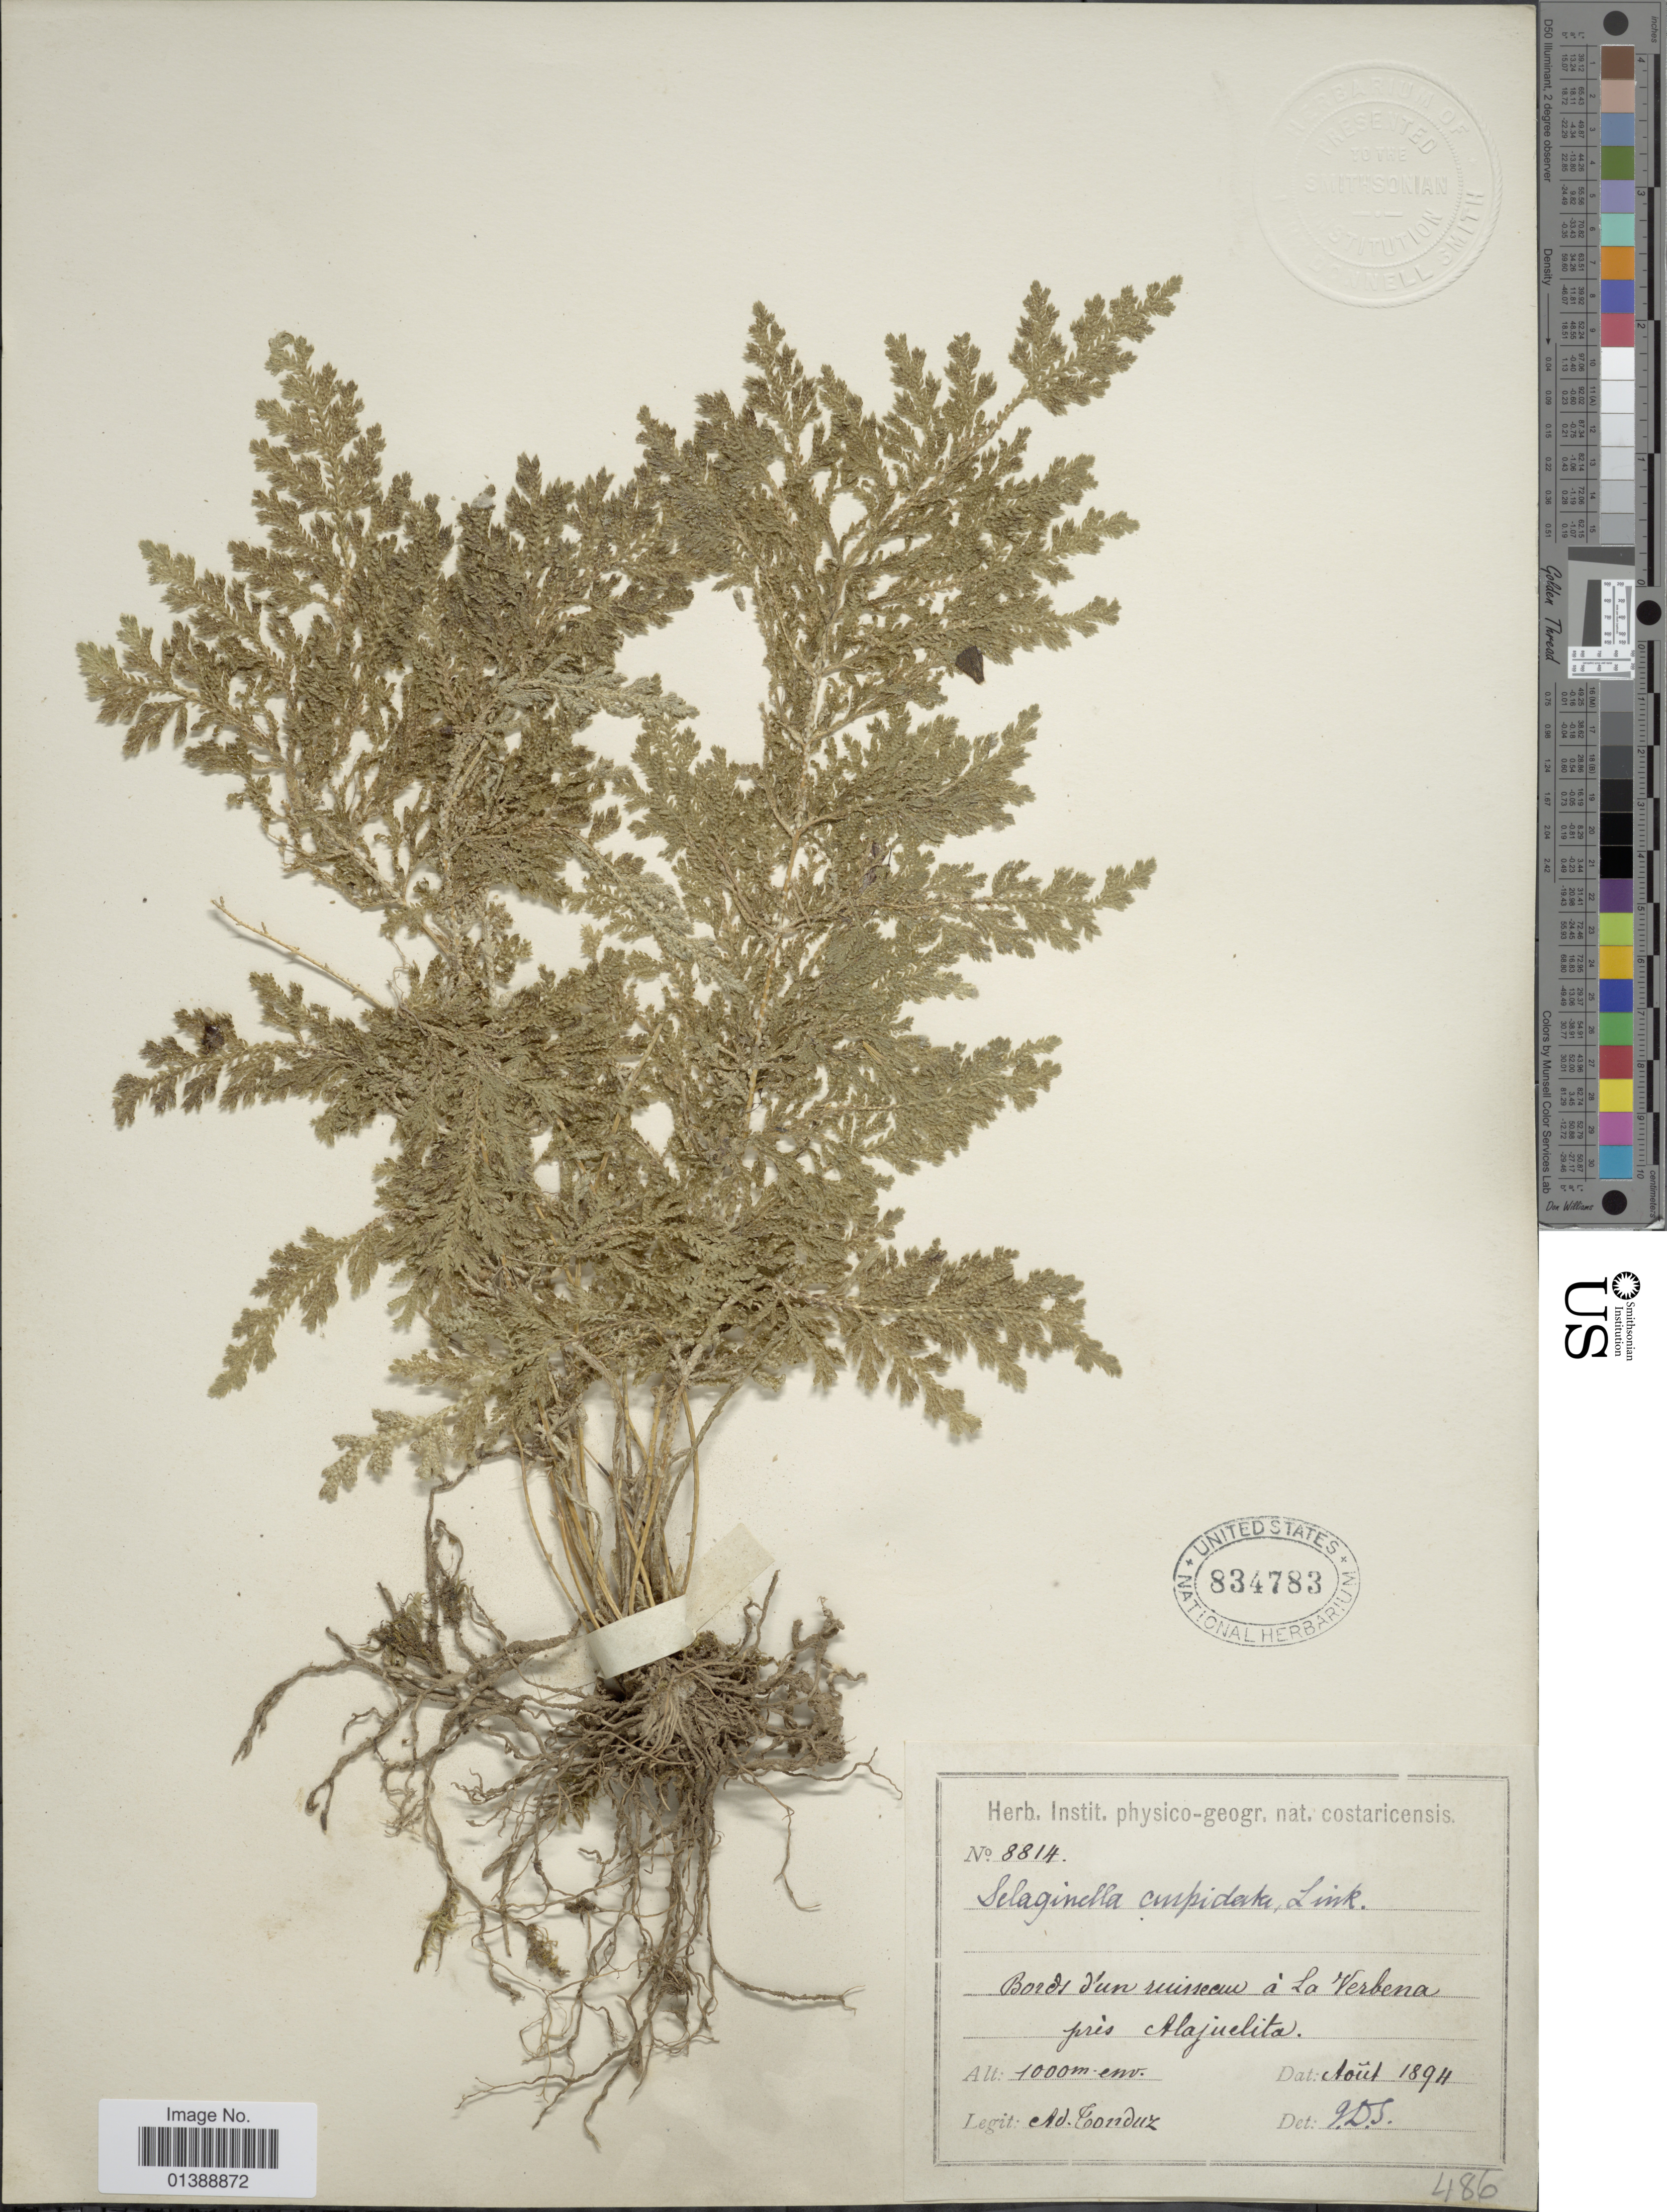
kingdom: Plantae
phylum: Tracheophyta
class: Lycopodiopsida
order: Selaginellales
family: Selaginellaceae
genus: Selaginella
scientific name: Selaginella pallescens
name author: (C. Presl) Spring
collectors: A. Tonduz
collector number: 8814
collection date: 1894-08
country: Costa Rica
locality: Bords d'un ruisseau á La Verbena près Alajuelita.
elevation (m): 1000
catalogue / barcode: US 834783